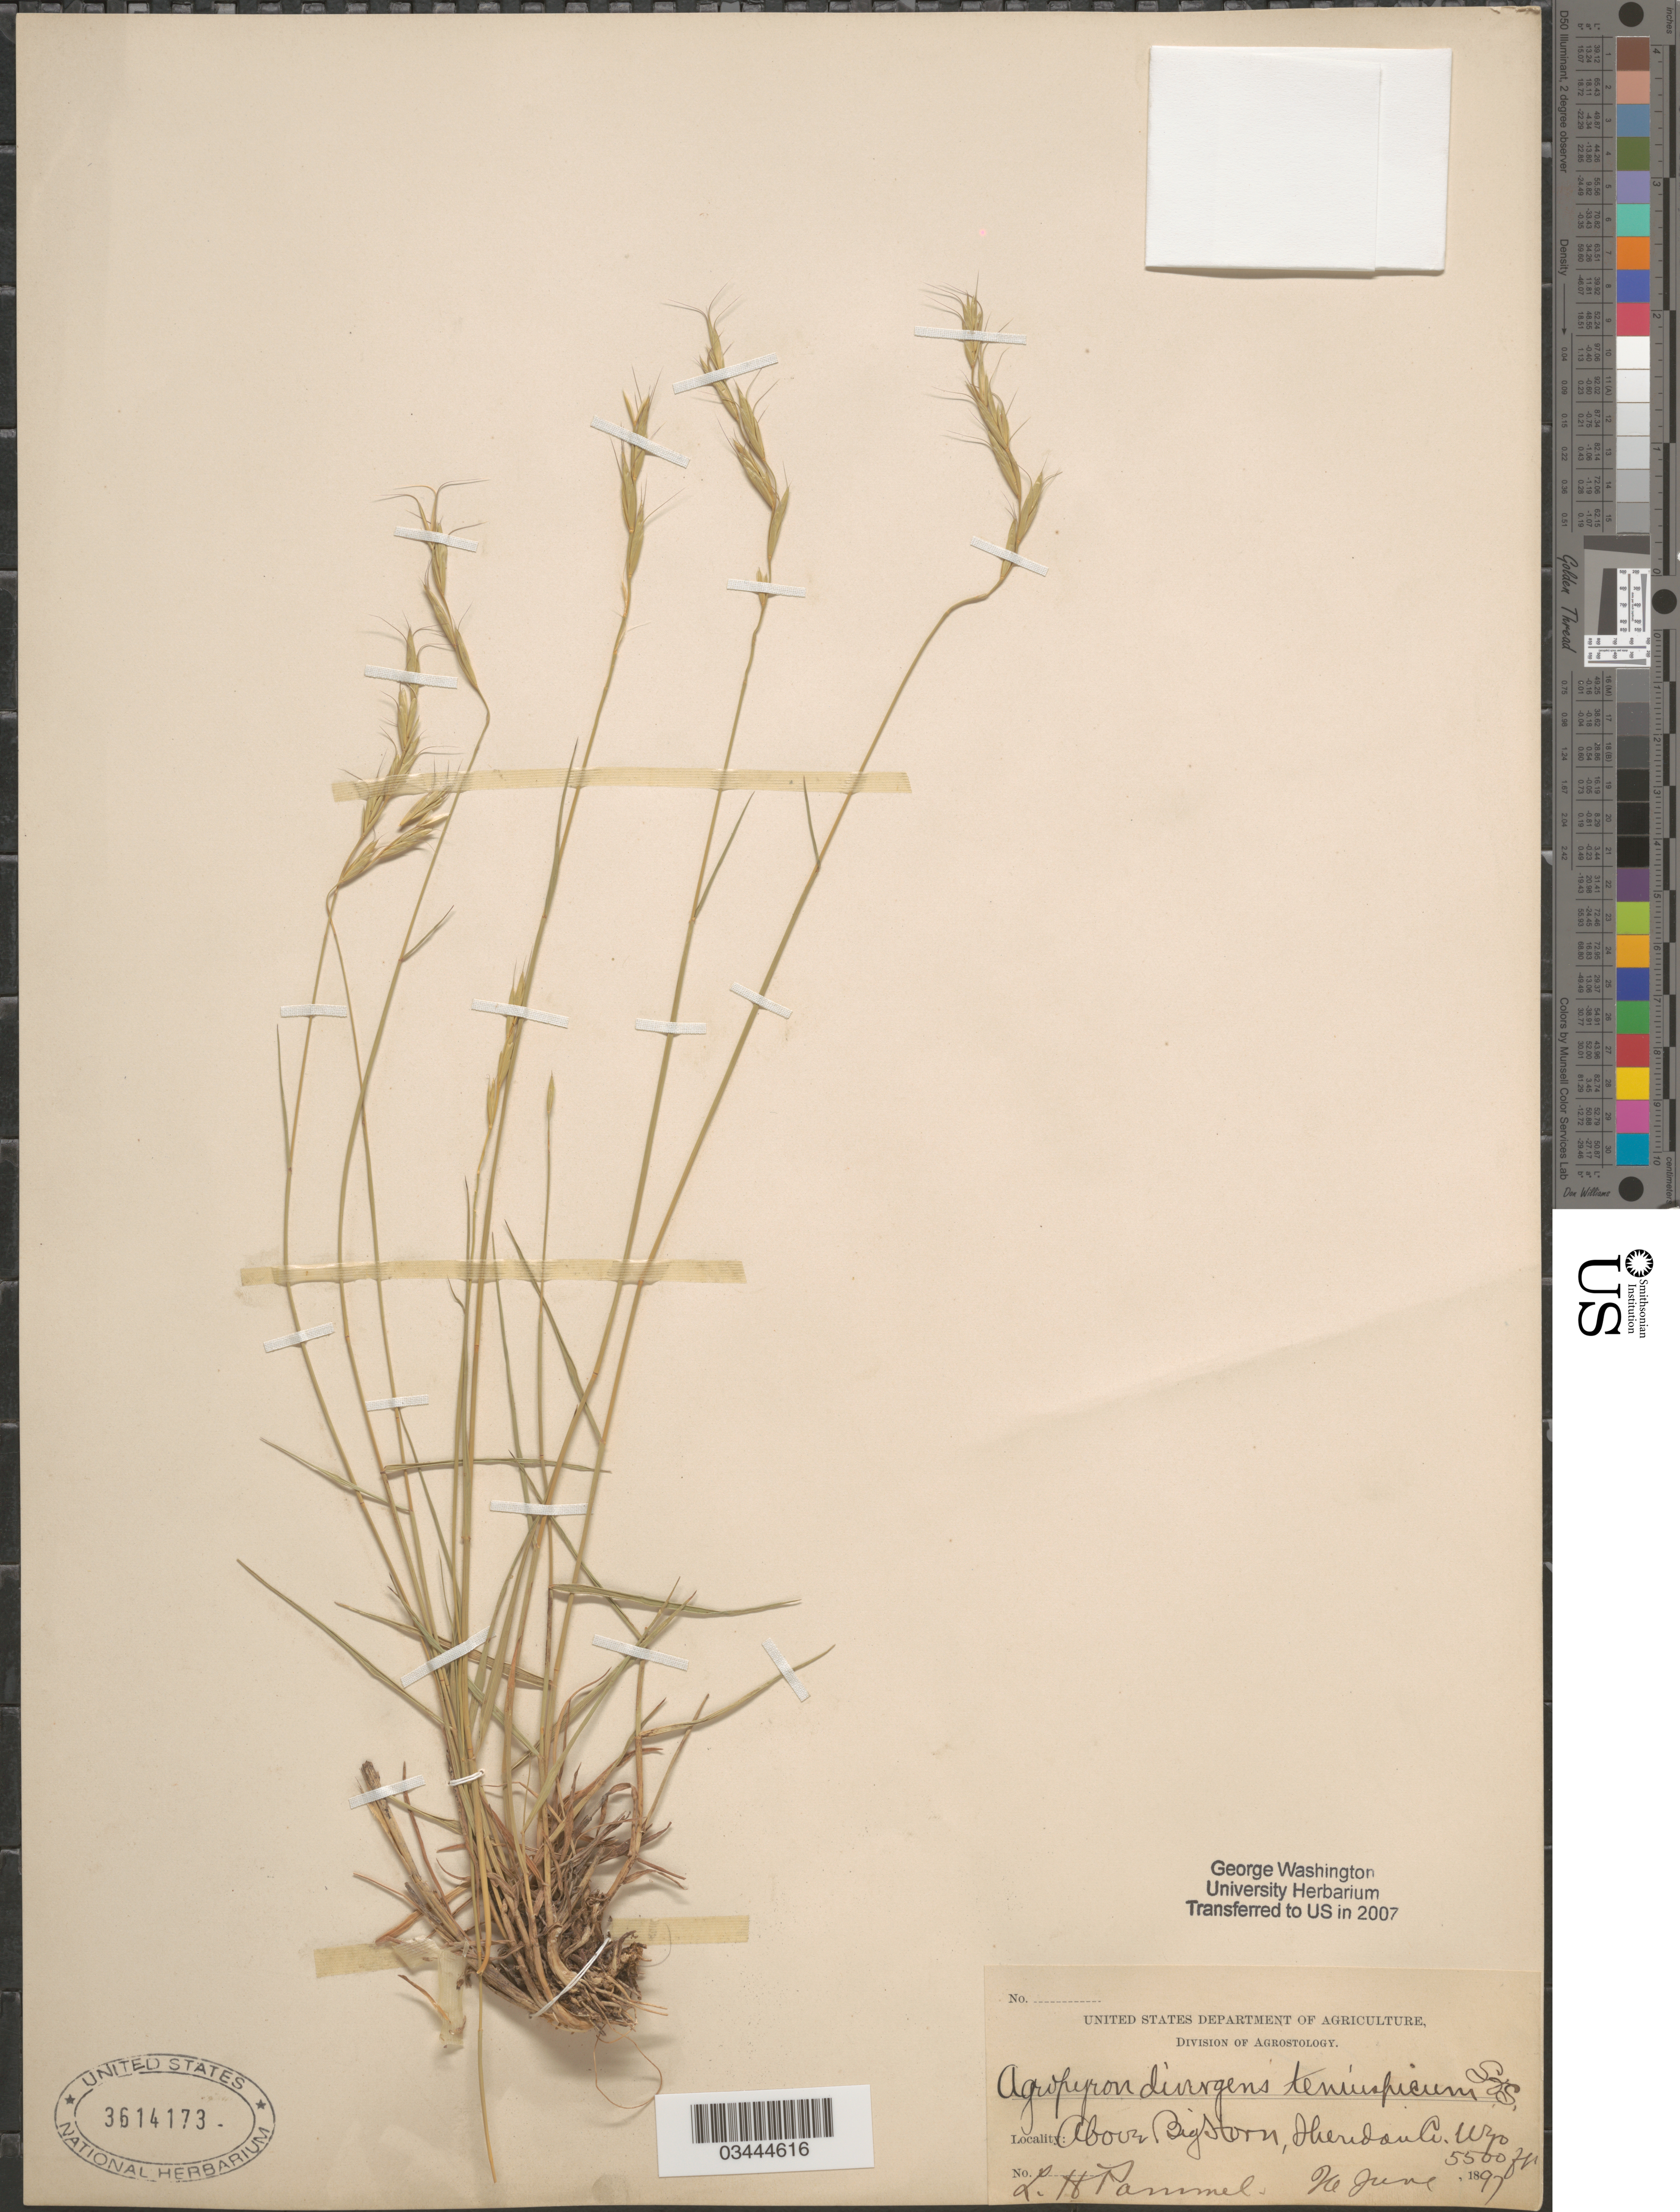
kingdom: Plantae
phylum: Tracheophyta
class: Liliopsida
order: Poales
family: Poaceae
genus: Pseudoroegneria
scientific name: Pseudoroegneria spicata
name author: (Pursh) Á. Löve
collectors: L. Pammel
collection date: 1897-06-26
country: United States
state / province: Wyoming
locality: Above Big Horn, Sheridan Co.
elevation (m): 1676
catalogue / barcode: US 3614173